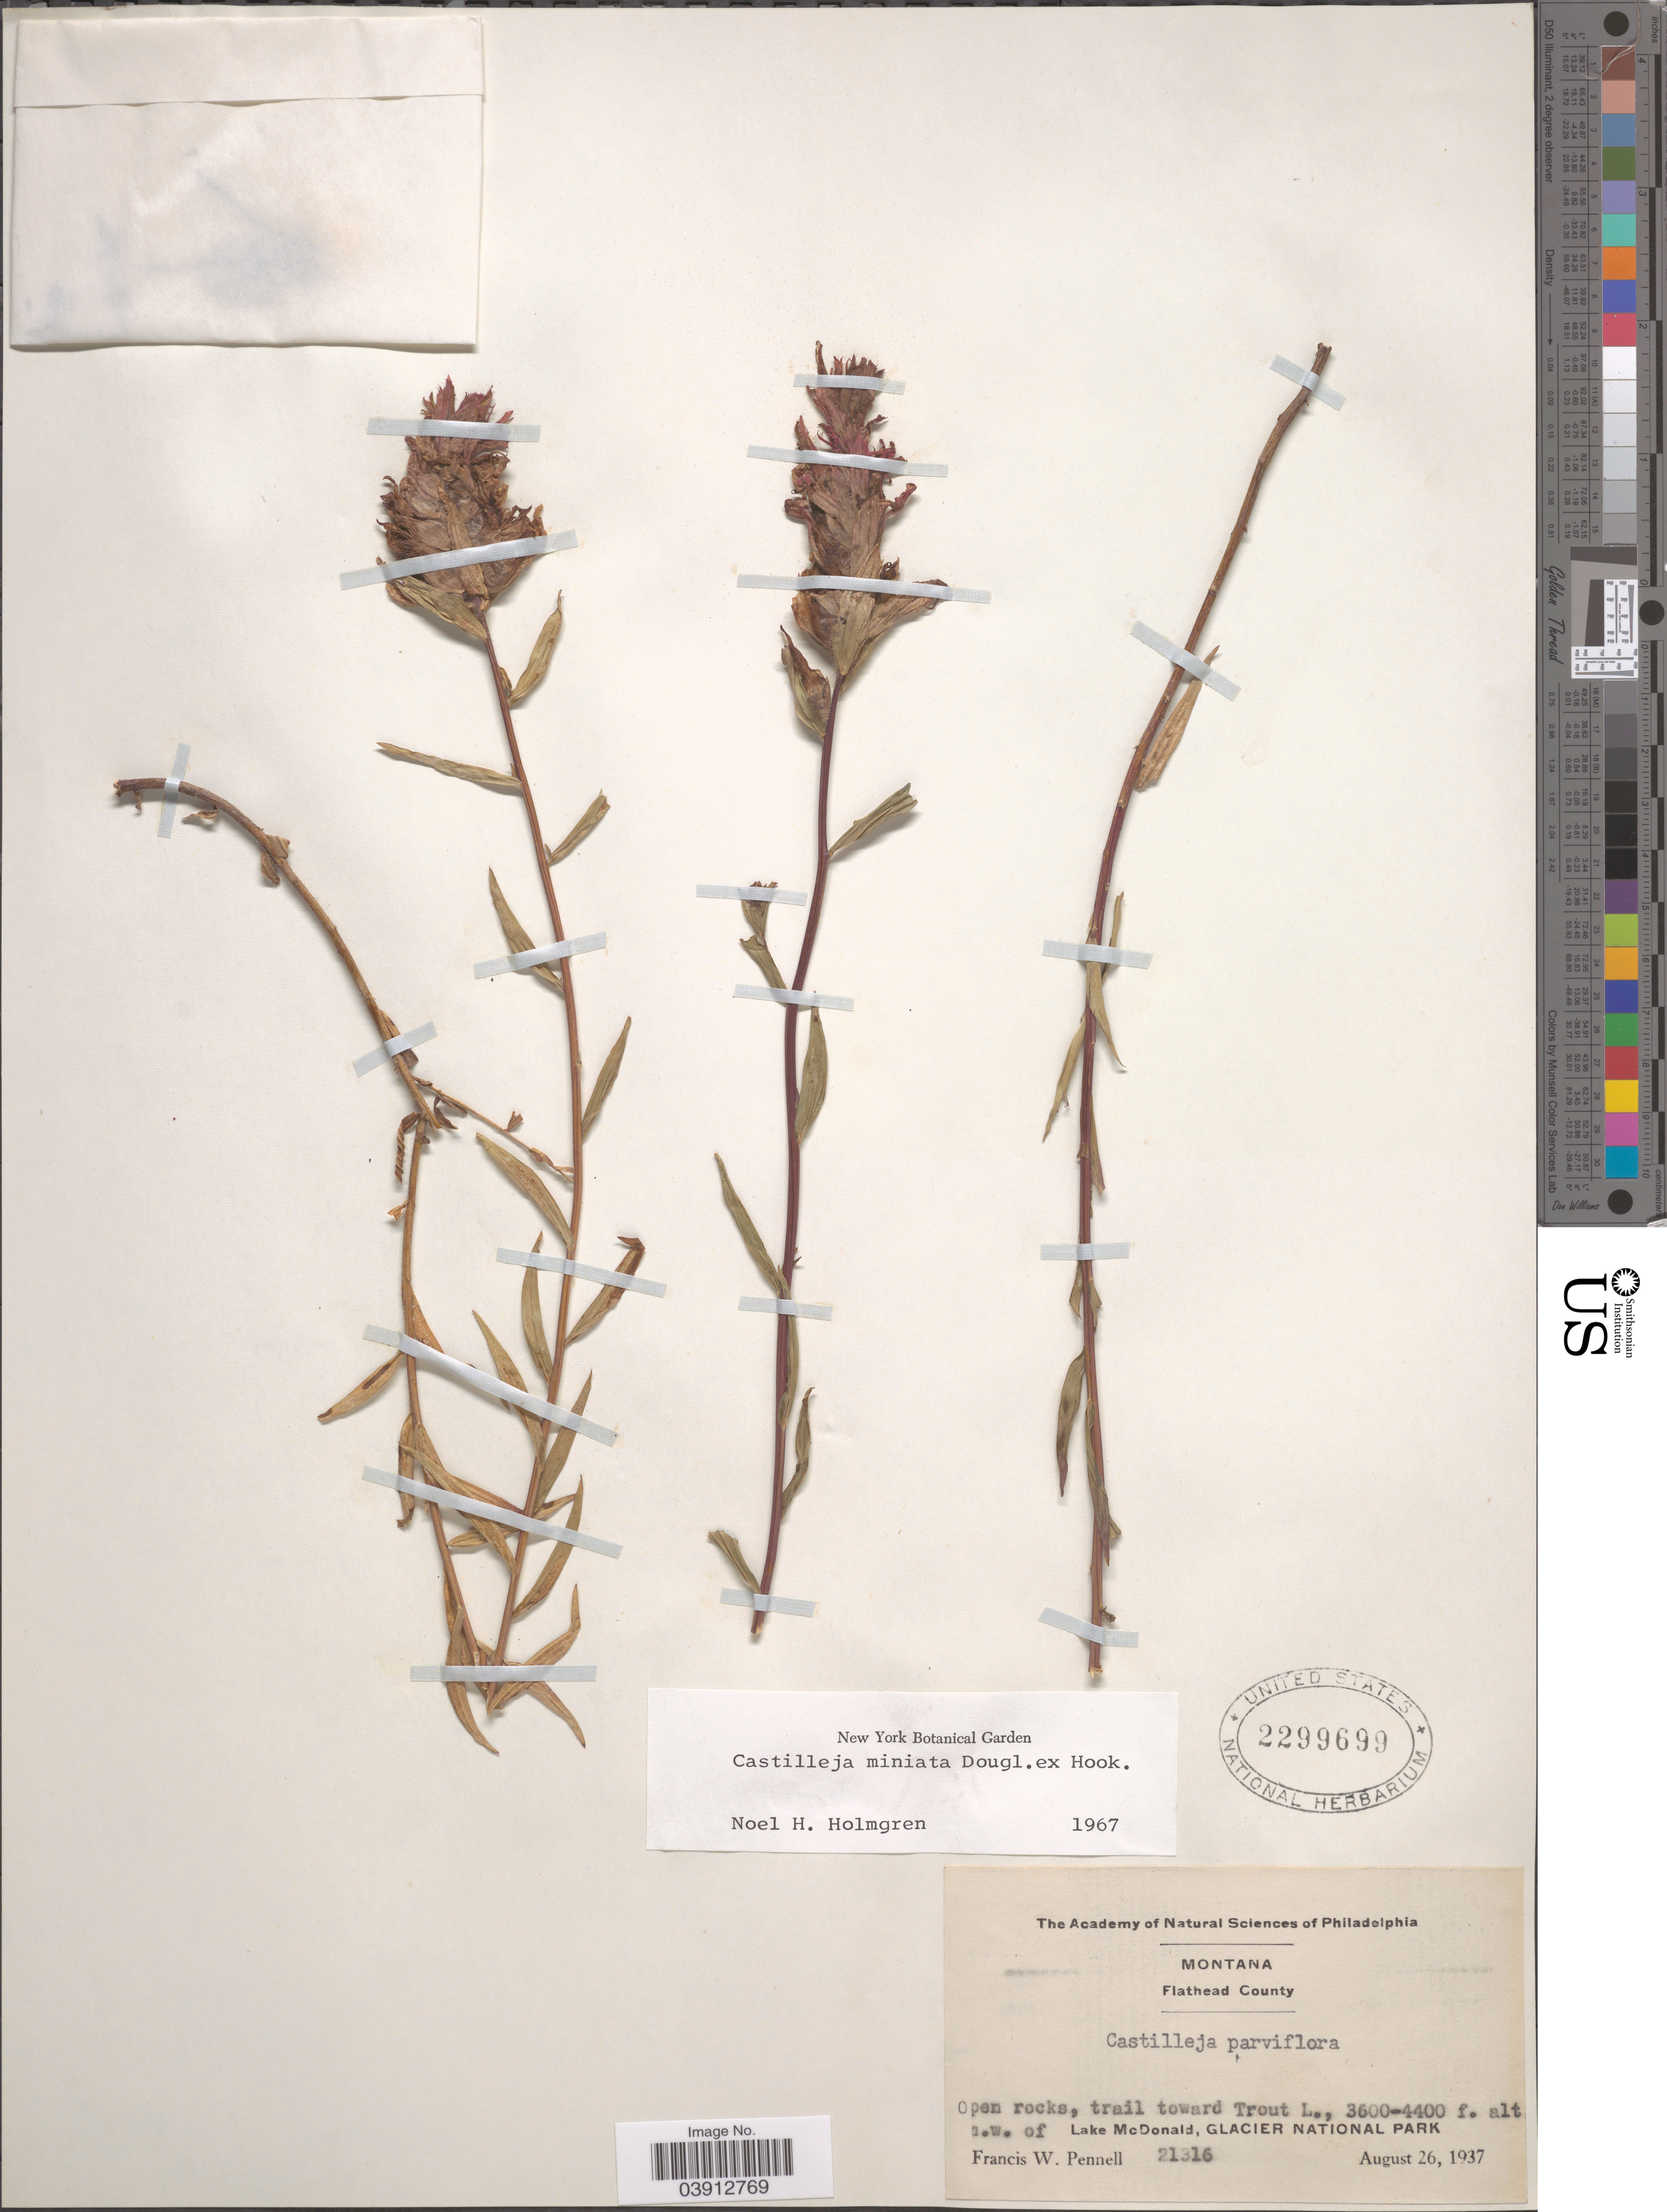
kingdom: Plantae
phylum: Tracheophyta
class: Magnoliopsida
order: Lamiales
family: Orobanchaceae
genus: Castilleja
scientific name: Castilleja miniata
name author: Douglas ex Hook.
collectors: F. W. Pennell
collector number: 21316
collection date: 1937-08-26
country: United States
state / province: Montana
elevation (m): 1097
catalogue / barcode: US 2299699